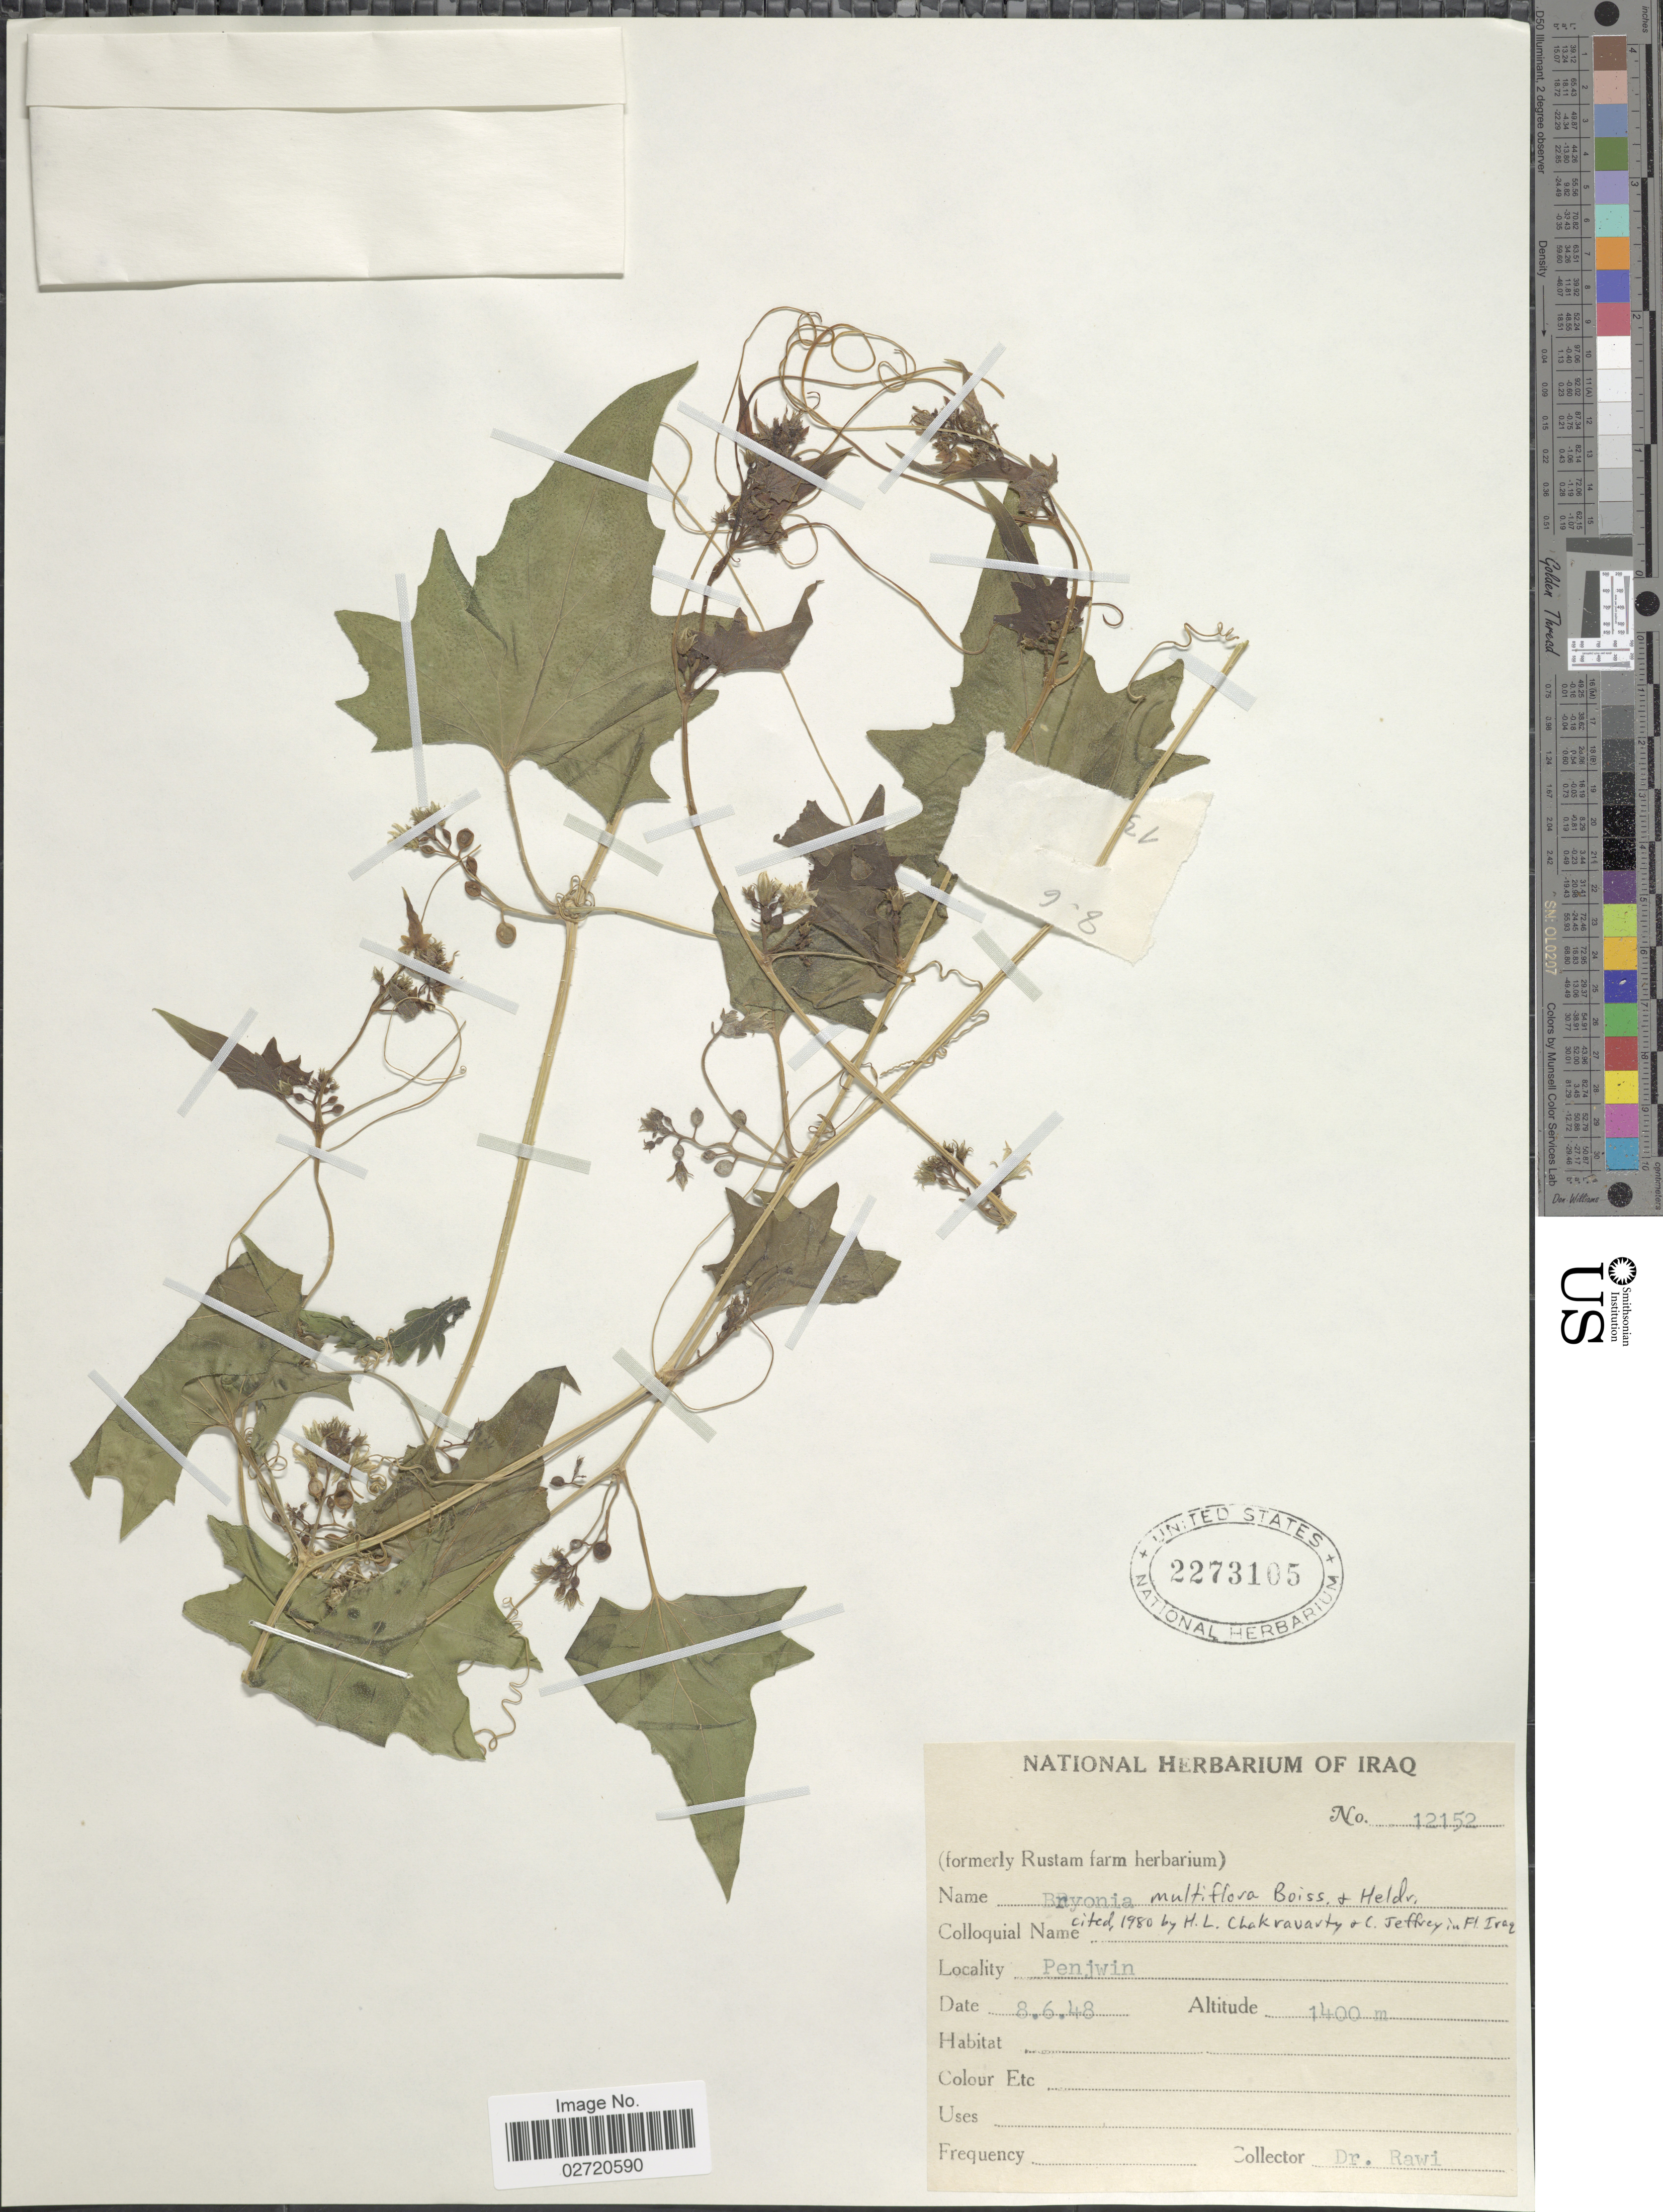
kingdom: Plantae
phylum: Tracheophyta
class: Magnoliopsida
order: Cucurbitales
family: Cucurbitaceae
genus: Bryonia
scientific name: Bryonia multiflora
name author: Boiss. & Heldr.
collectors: -. Rawi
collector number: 12152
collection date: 1948-06-08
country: Iraq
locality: Penjwin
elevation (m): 1400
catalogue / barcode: US 2273105